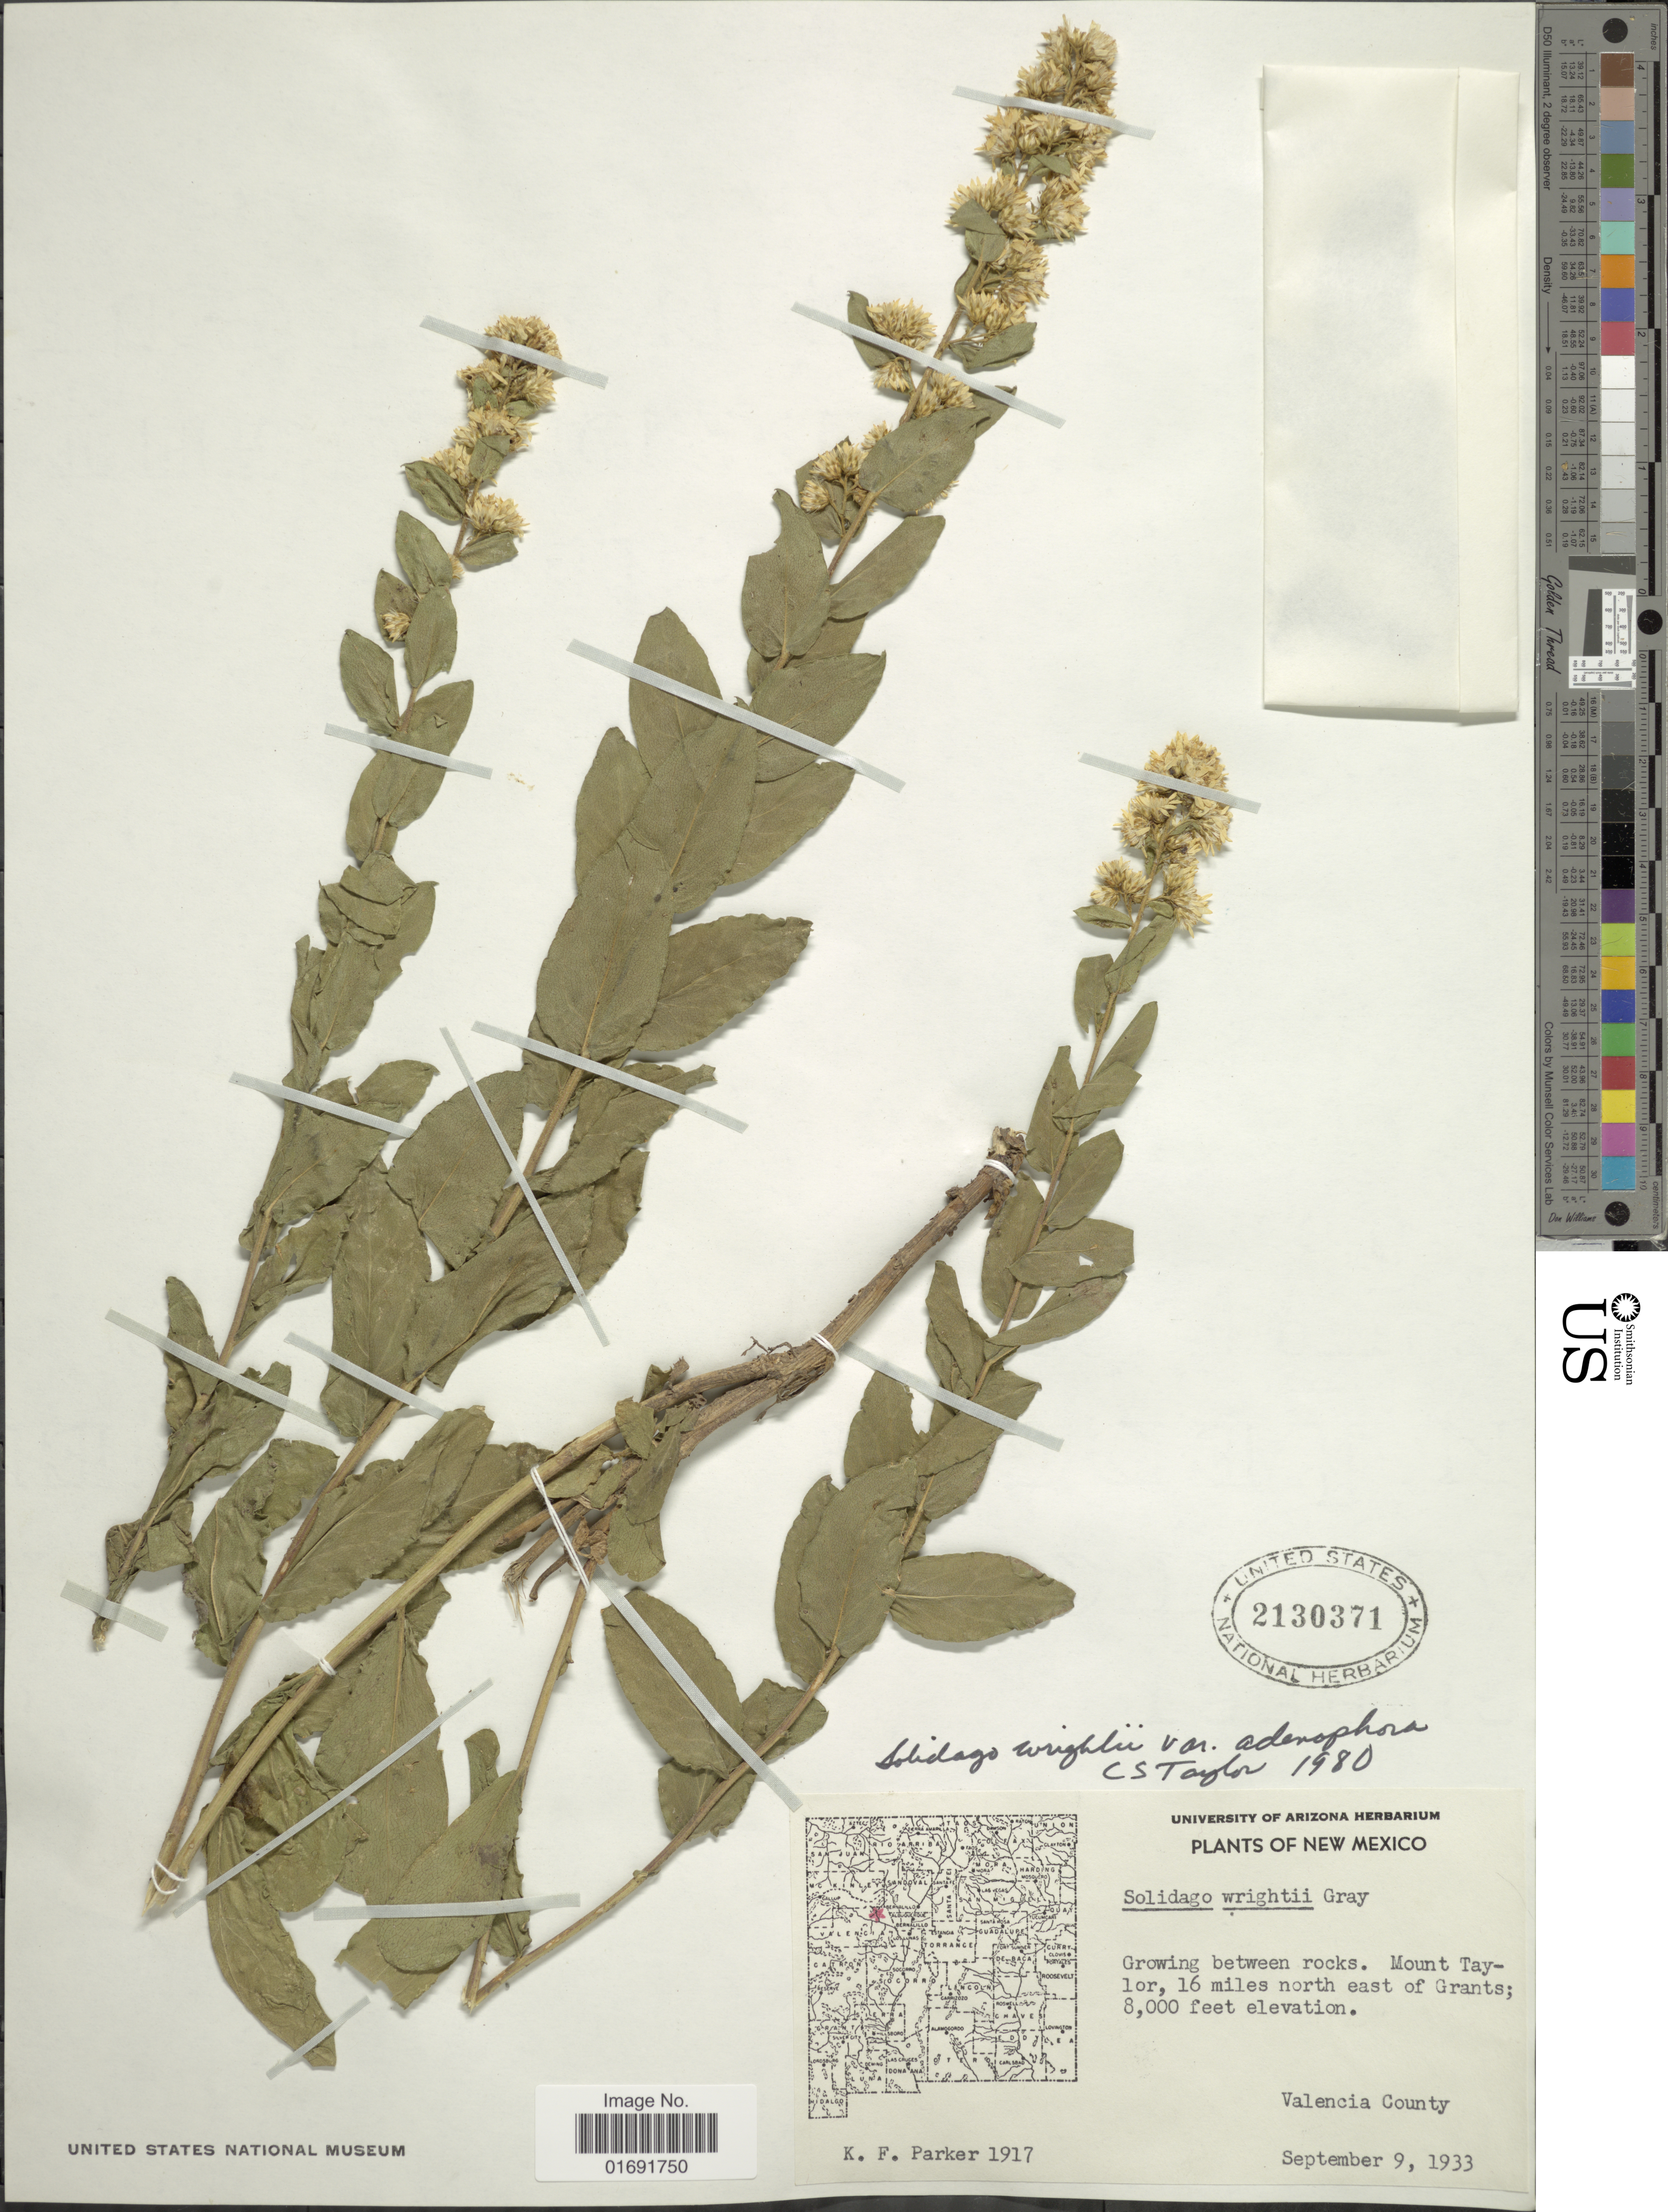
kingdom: Plantae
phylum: Tracheophyta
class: Magnoliopsida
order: Asterales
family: Asteraceae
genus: Solidago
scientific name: Solidago wrightii var. adenophora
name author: S.F. Blake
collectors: K. F. Parker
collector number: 1917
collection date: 1933-09-09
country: United States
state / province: New Mexico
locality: Mount Taylor, 16 miles nort east of Grants, Valencia County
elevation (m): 2438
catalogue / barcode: US 2130371